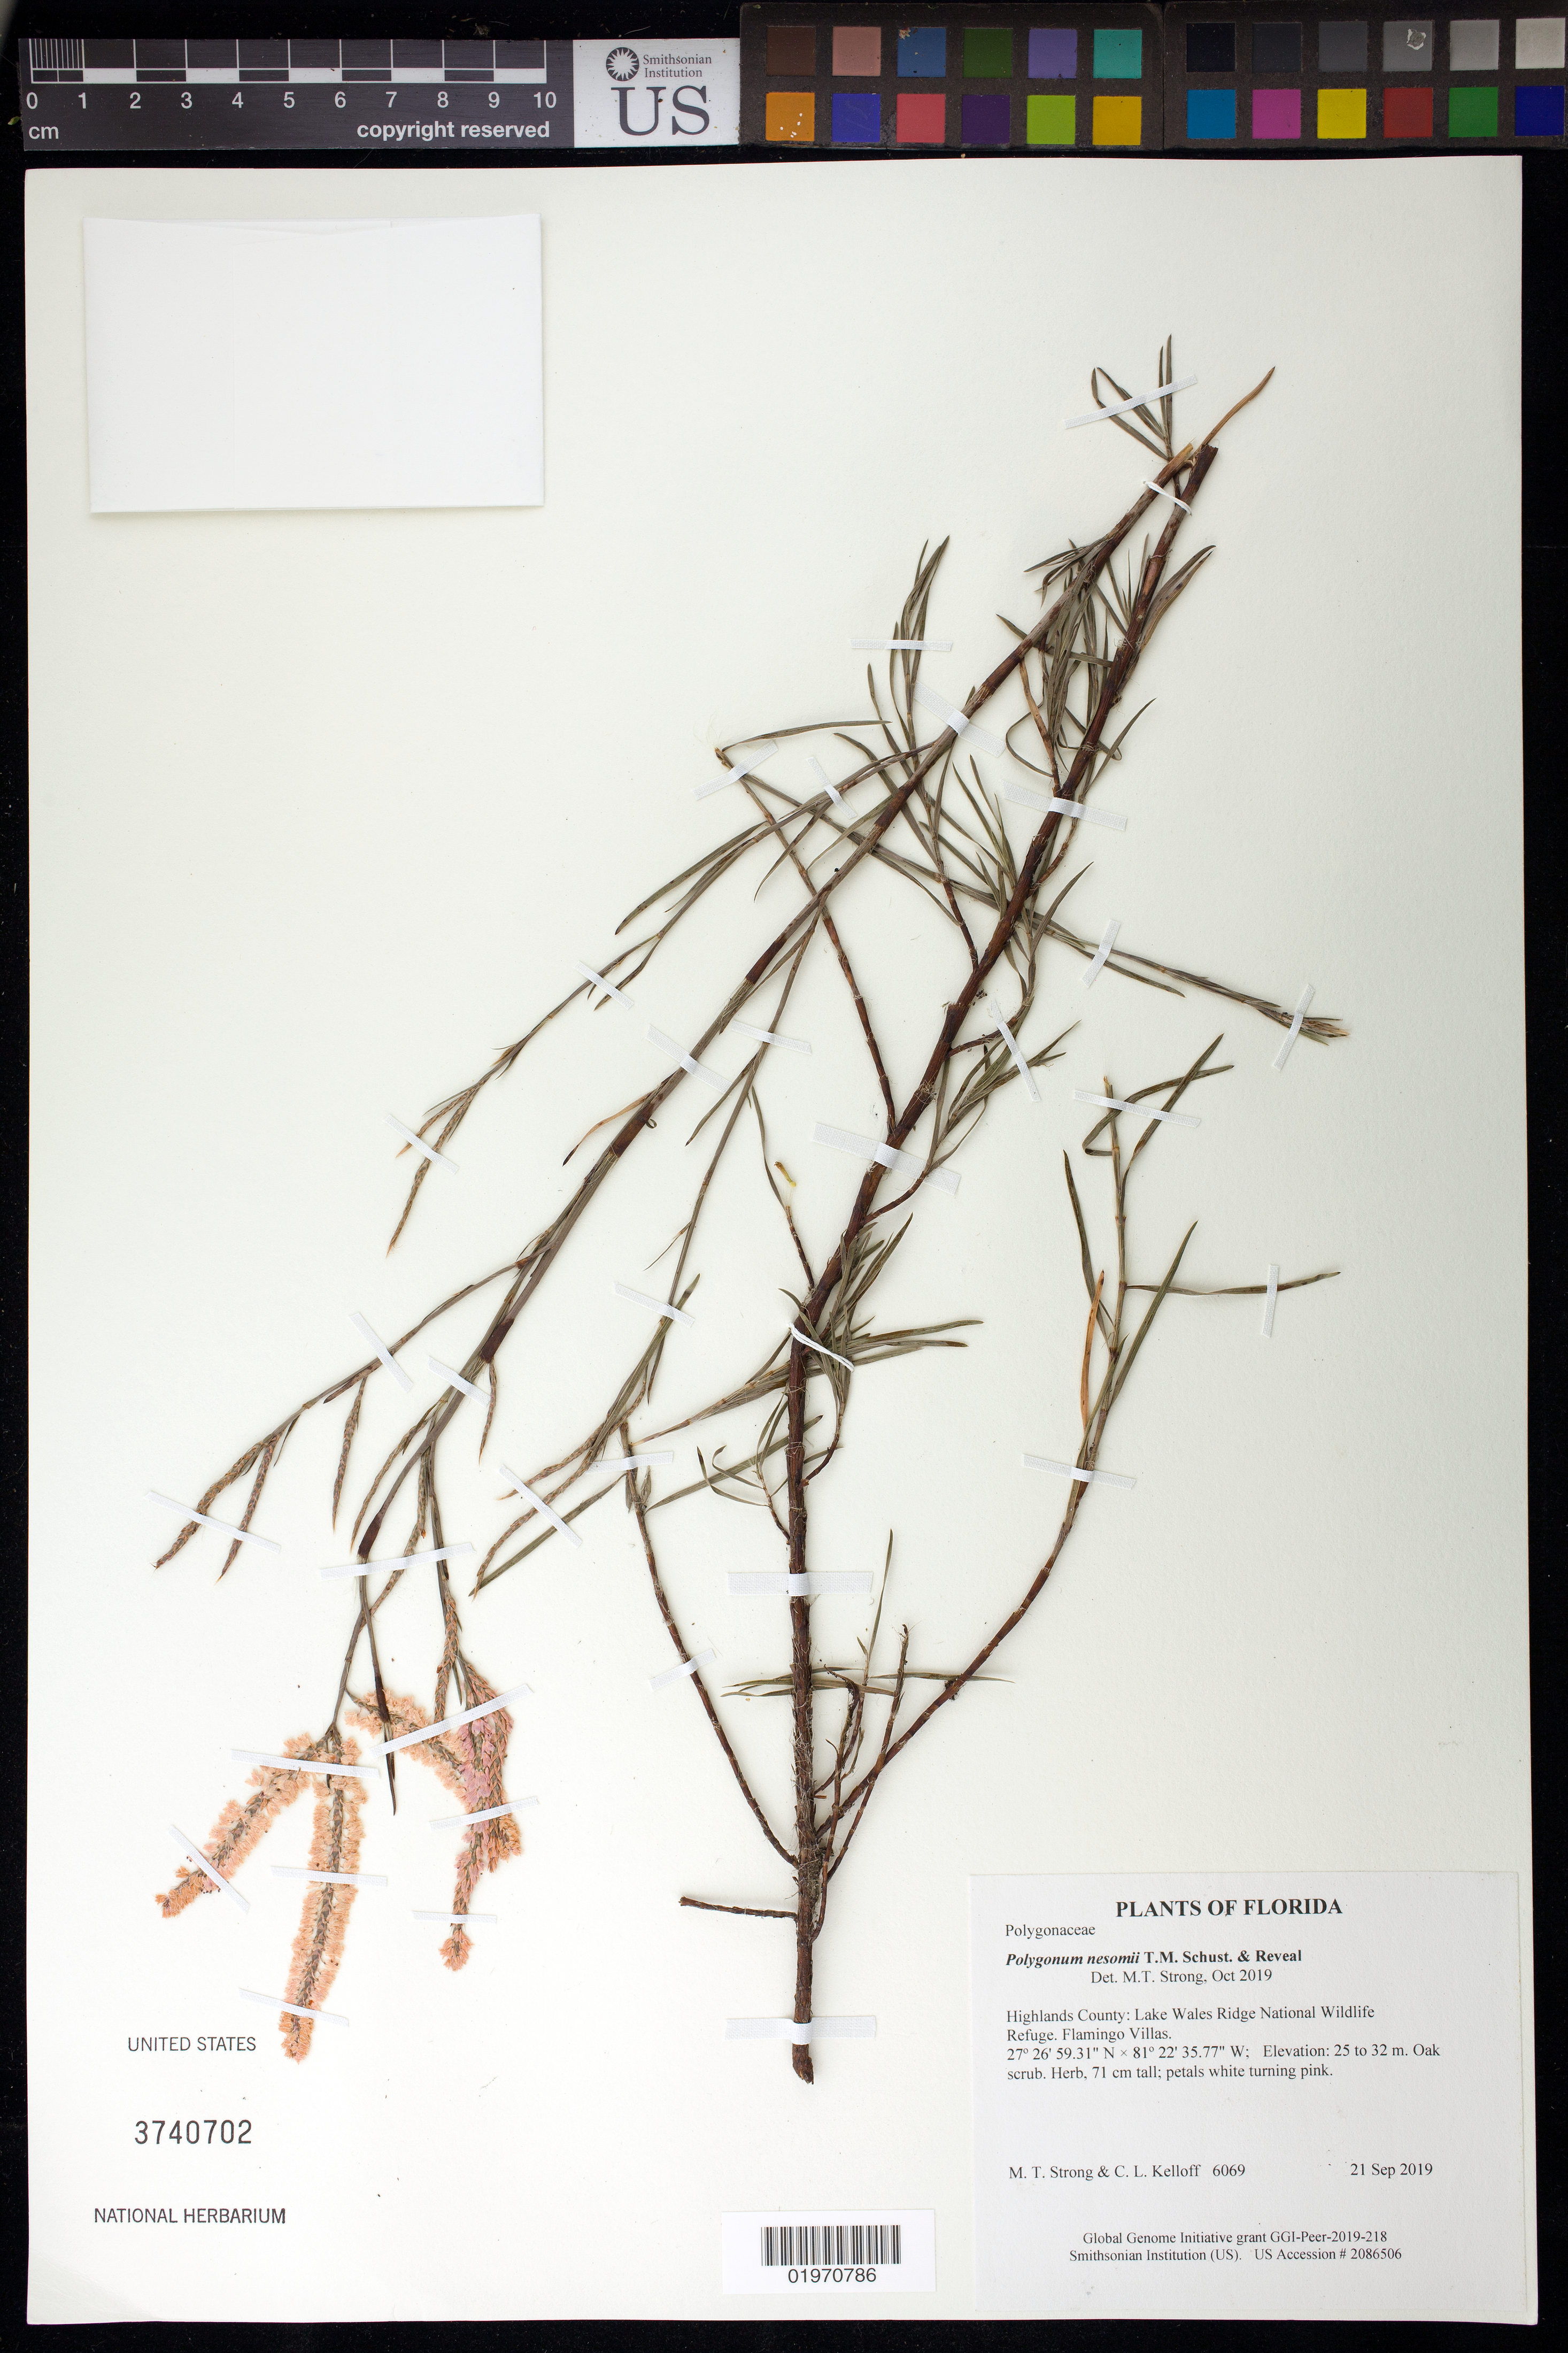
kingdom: Plantae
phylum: Tracheophyta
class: Magnoliopsida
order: Caryophyllales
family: Polygonaceae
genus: Polygonum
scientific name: Polygonum nesomii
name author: T.M. Schust. & Reveal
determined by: Strong, Mark T., (BOT), Smithsonian Institution - National Museum of Natural History (UNITED STATES)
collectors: M. T. Strong & C. L. Kelloff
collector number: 6069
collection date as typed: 21 Sep 2019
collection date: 2019-09-21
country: United States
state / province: Florida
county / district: Highlands County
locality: Lake Wales Ridge National Wildlife Refuge. Flamingo Villas.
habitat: Oak scrub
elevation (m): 25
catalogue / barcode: US 3740702